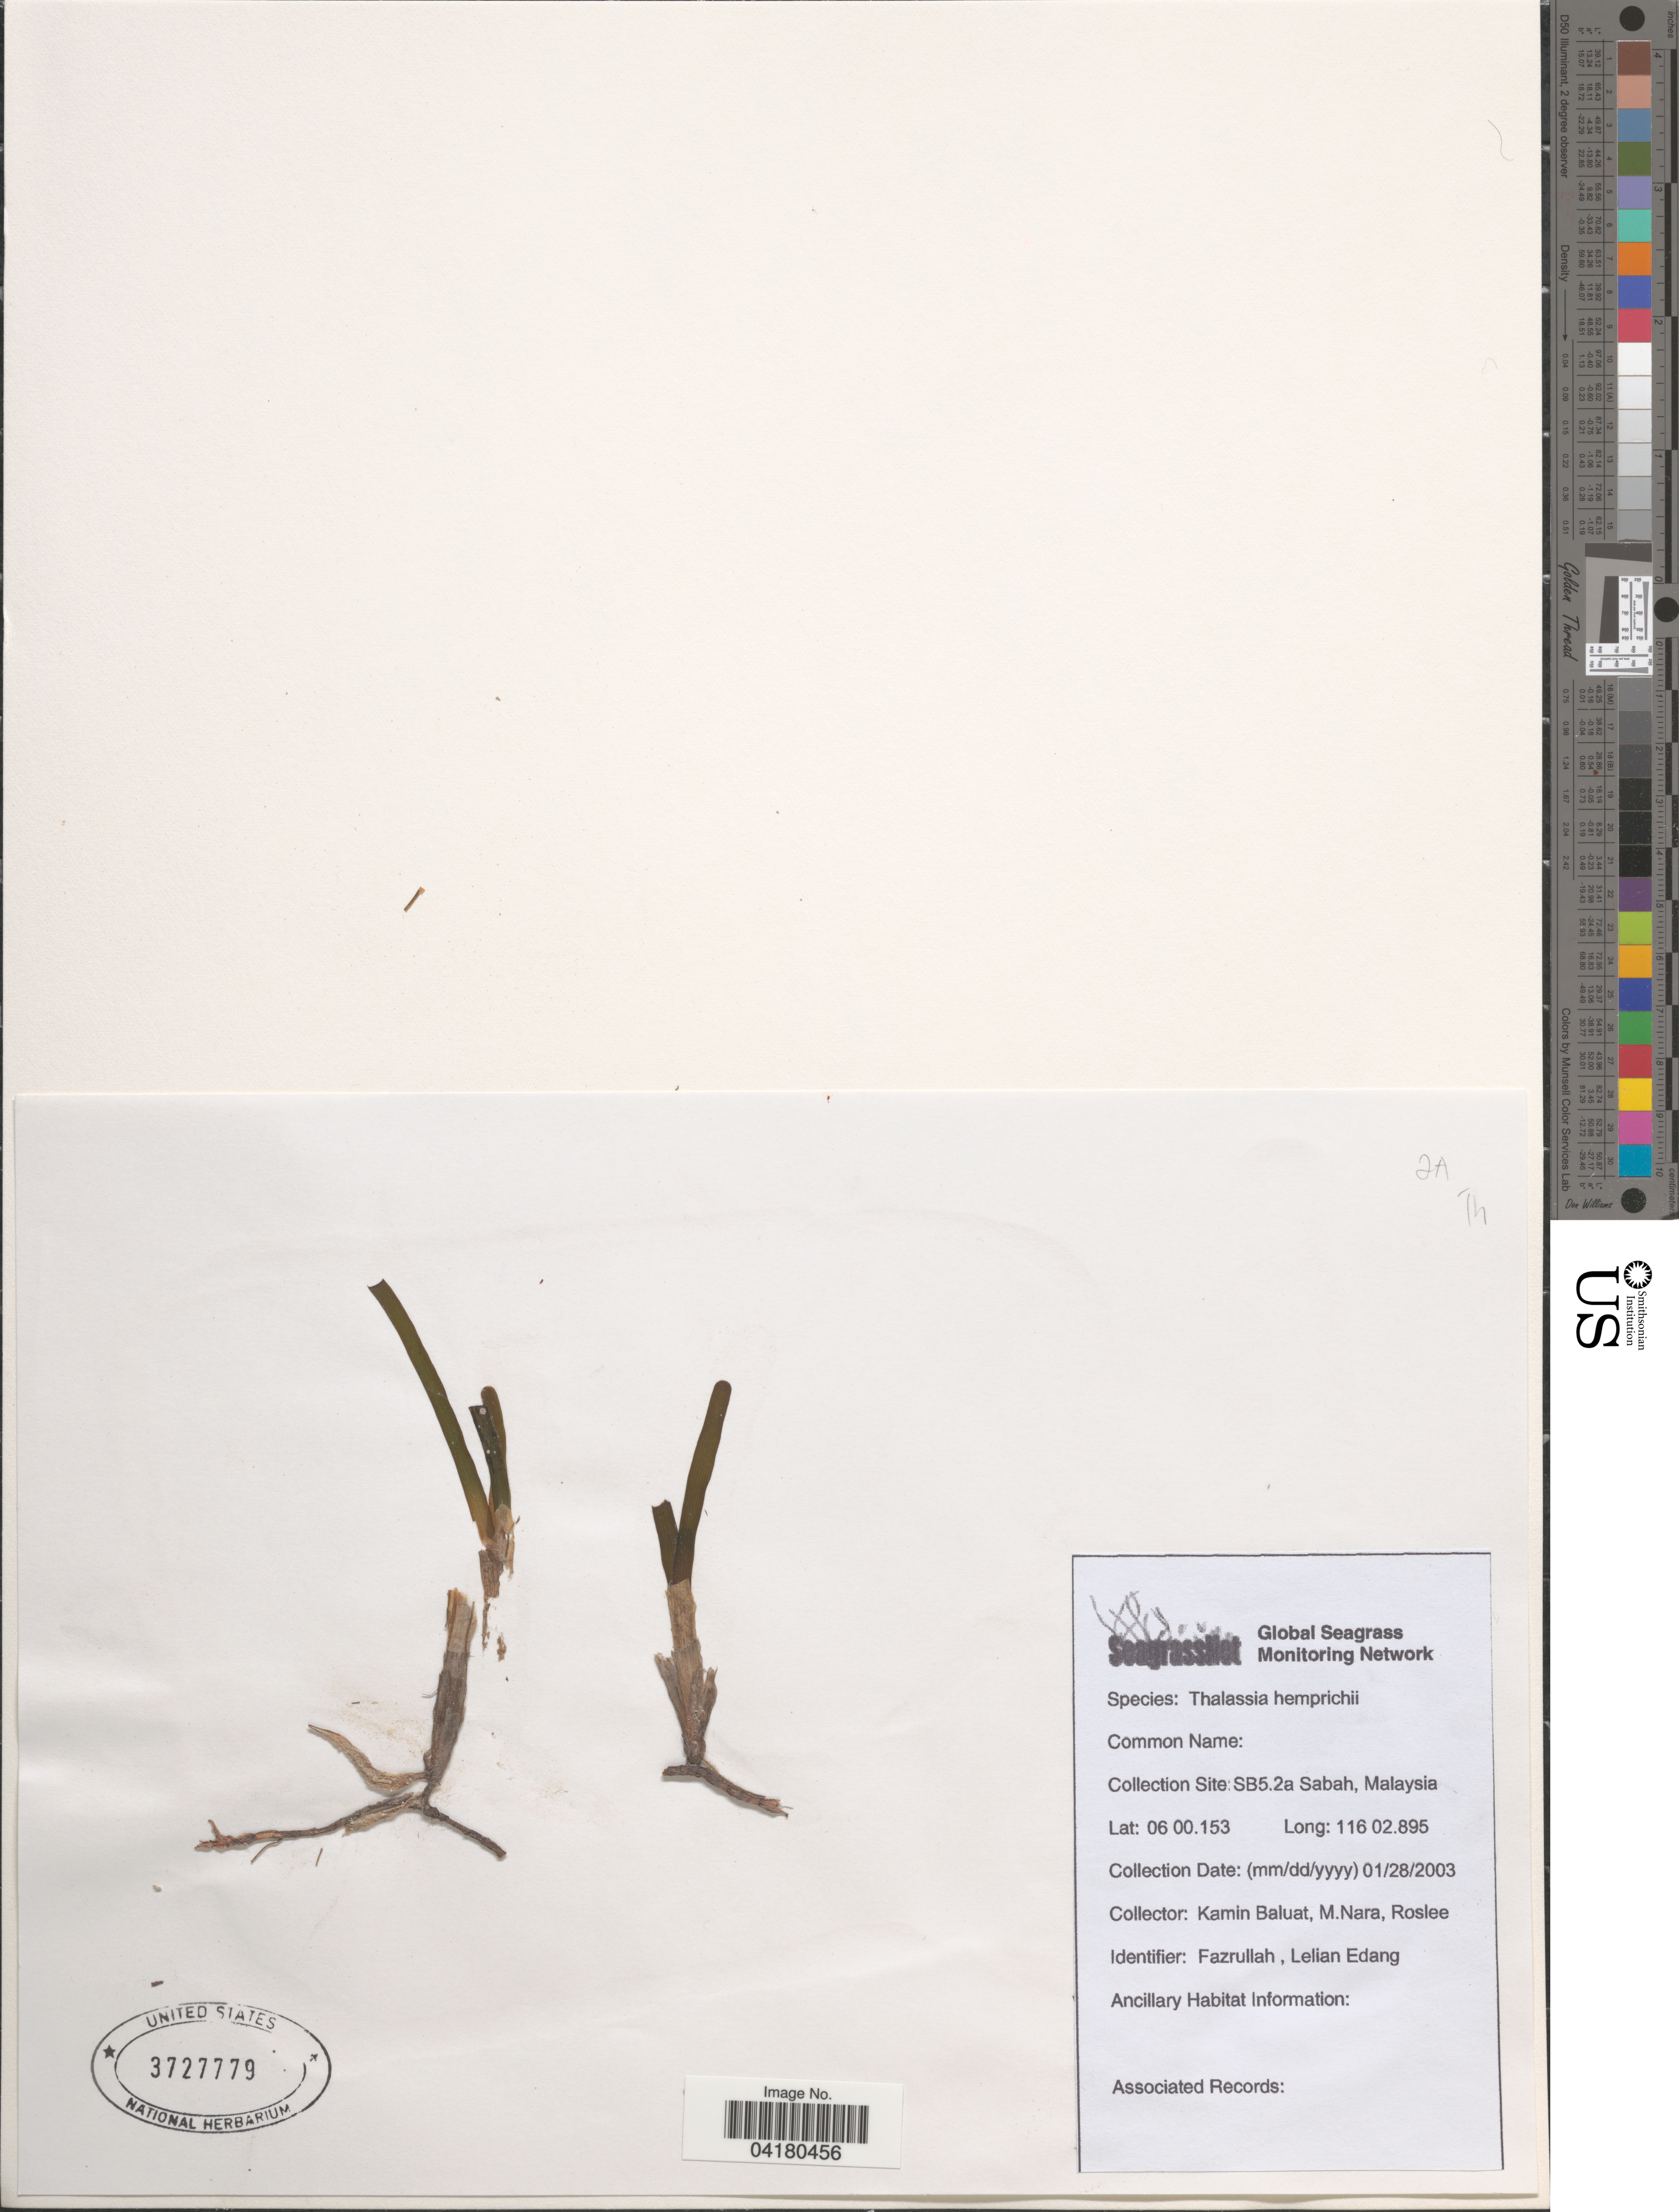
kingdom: Plantae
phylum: Tracheophyta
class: Liliopsida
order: Alismatales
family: Hydrocharitaceae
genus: Thalassia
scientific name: Thalassia hemprichii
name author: Asch.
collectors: K. Baluat, M. Nara & Roslee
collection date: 2003-01-28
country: Malaysia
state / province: Sabah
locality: Collection Site: SB5.2a.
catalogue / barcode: US 3727779